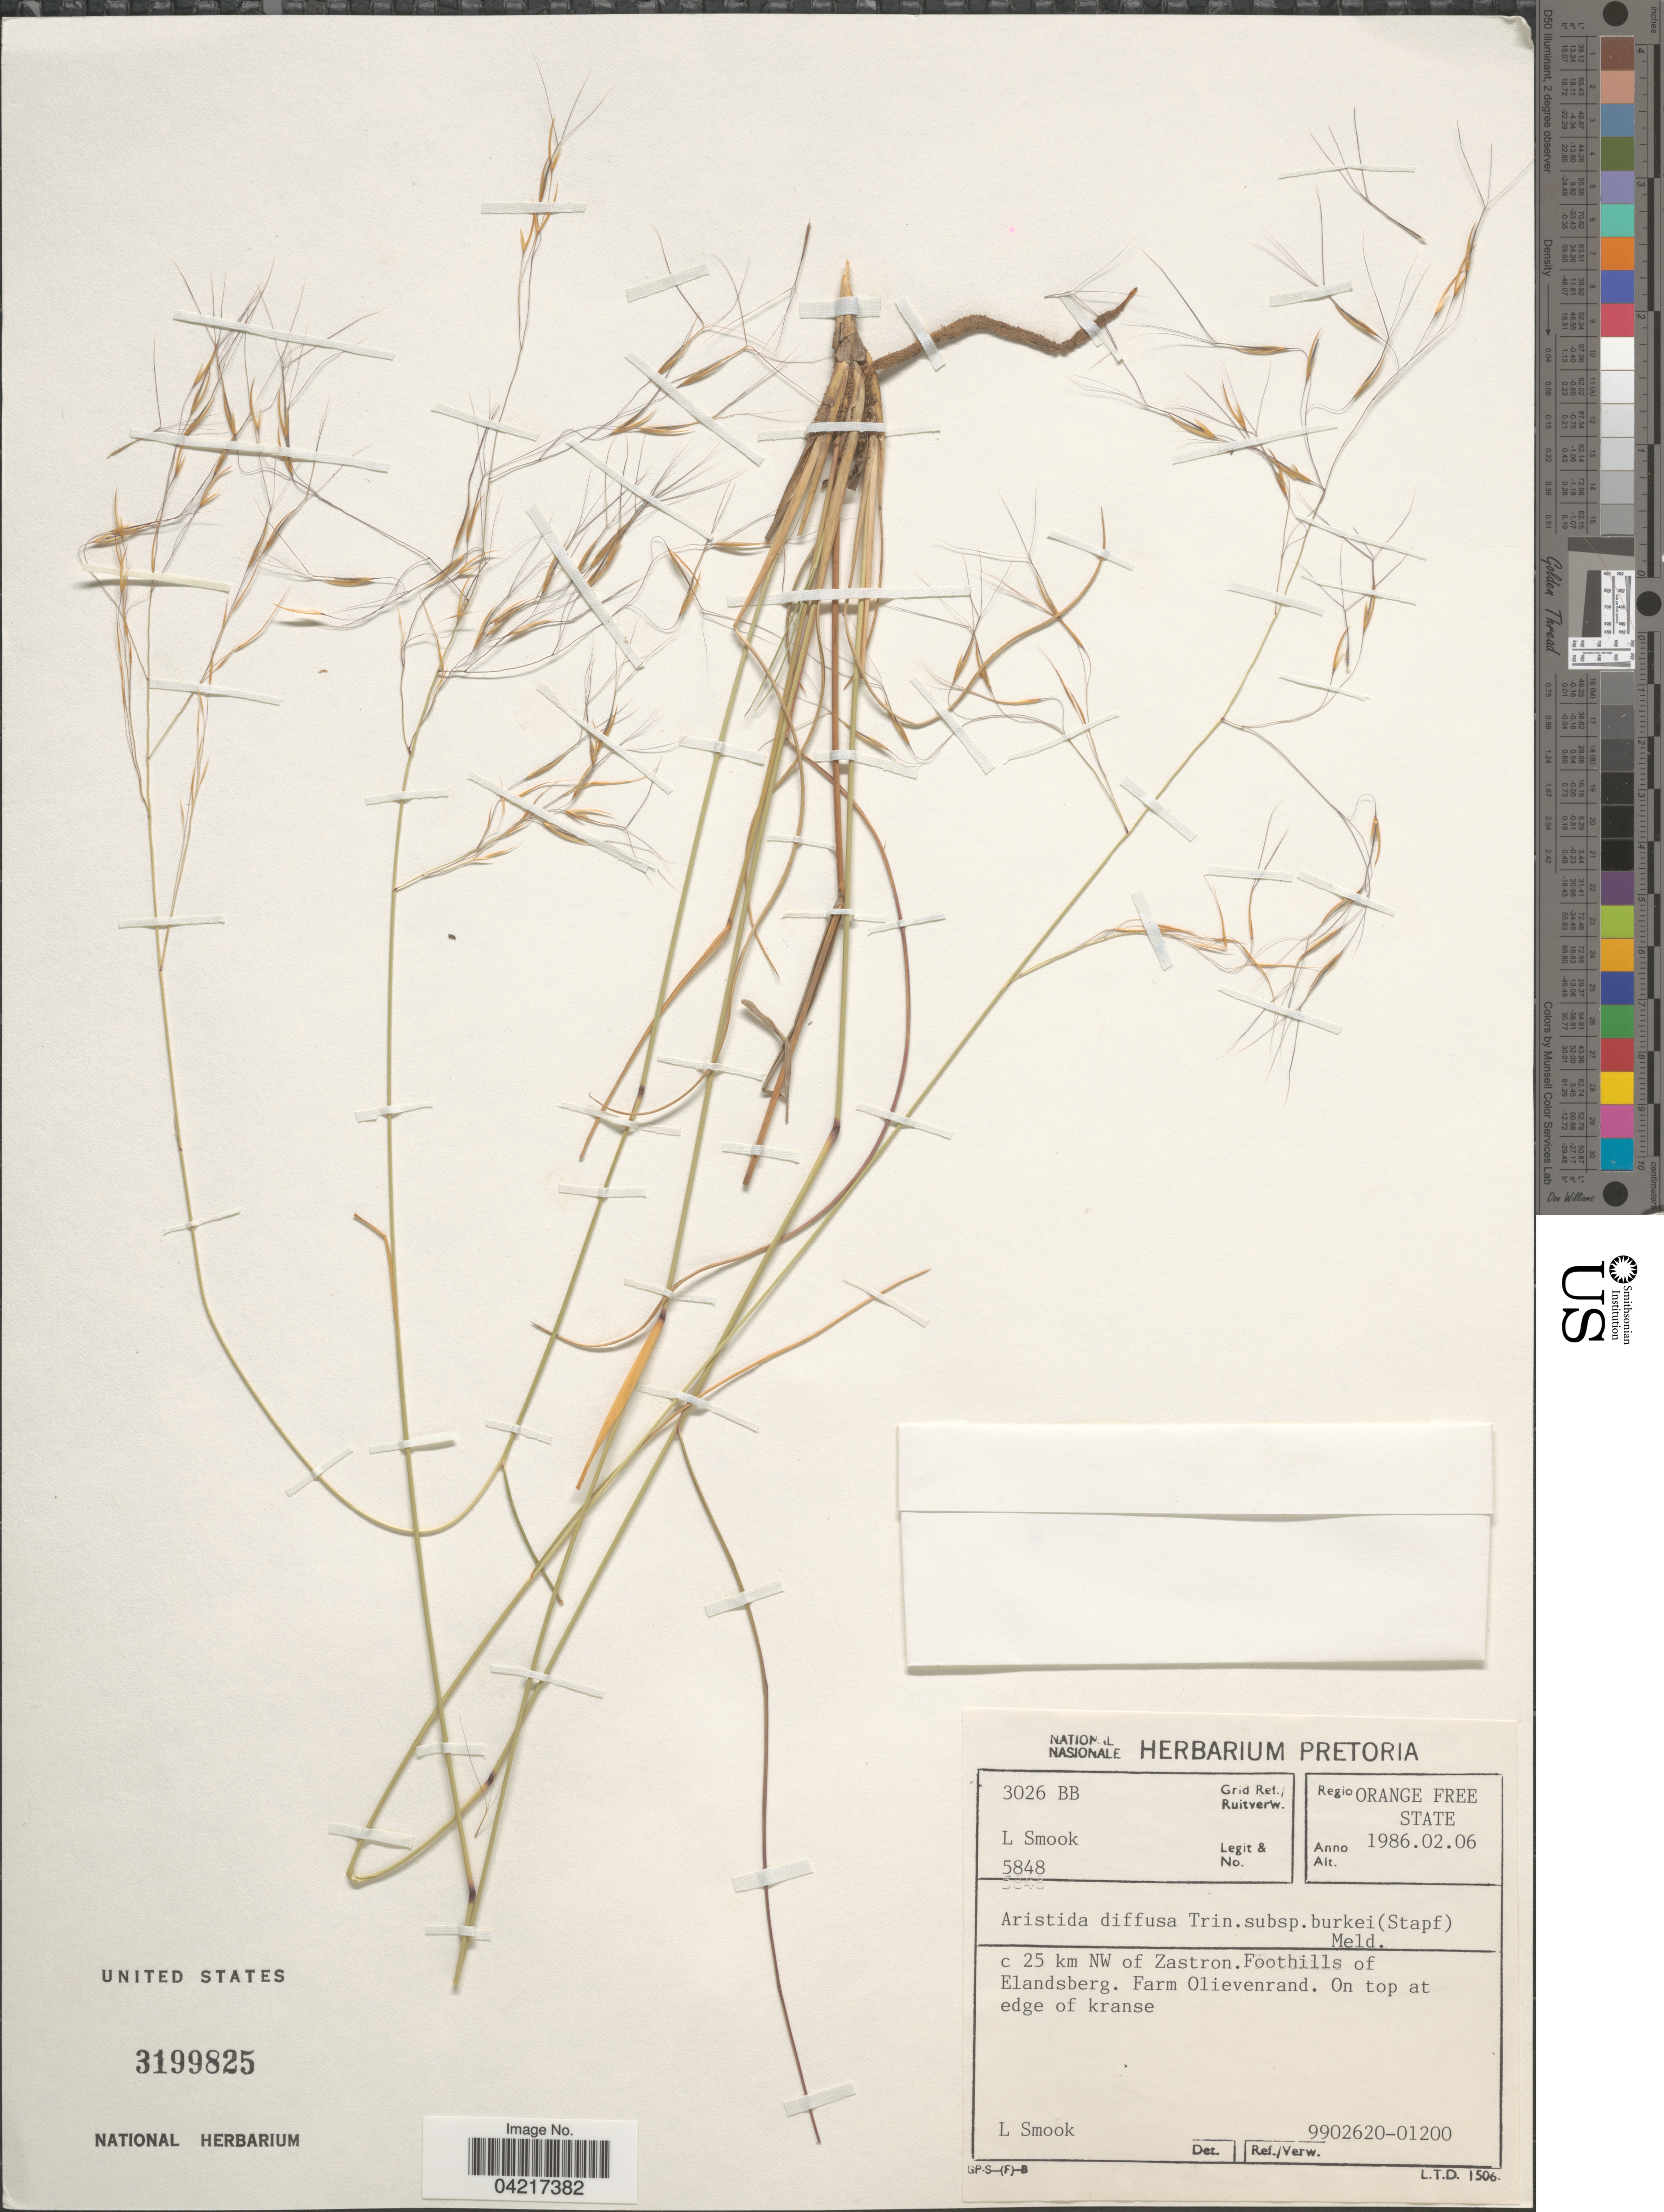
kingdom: Plantae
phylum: Tracheophyta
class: Liliopsida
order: Poales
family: Poaceae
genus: Aristida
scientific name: Aristida diffusa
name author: Trin.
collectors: L. Smook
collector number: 5848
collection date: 1986-02-06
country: South Africa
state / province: Free State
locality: Grid Ref./ Ruitverw. 3026 BB. Regio Orange Free State. c 25 km NW of Zastron. Foothills of Elandsberg. Farm Olievenrand. On top at edge of kranse.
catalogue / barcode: US 3199825